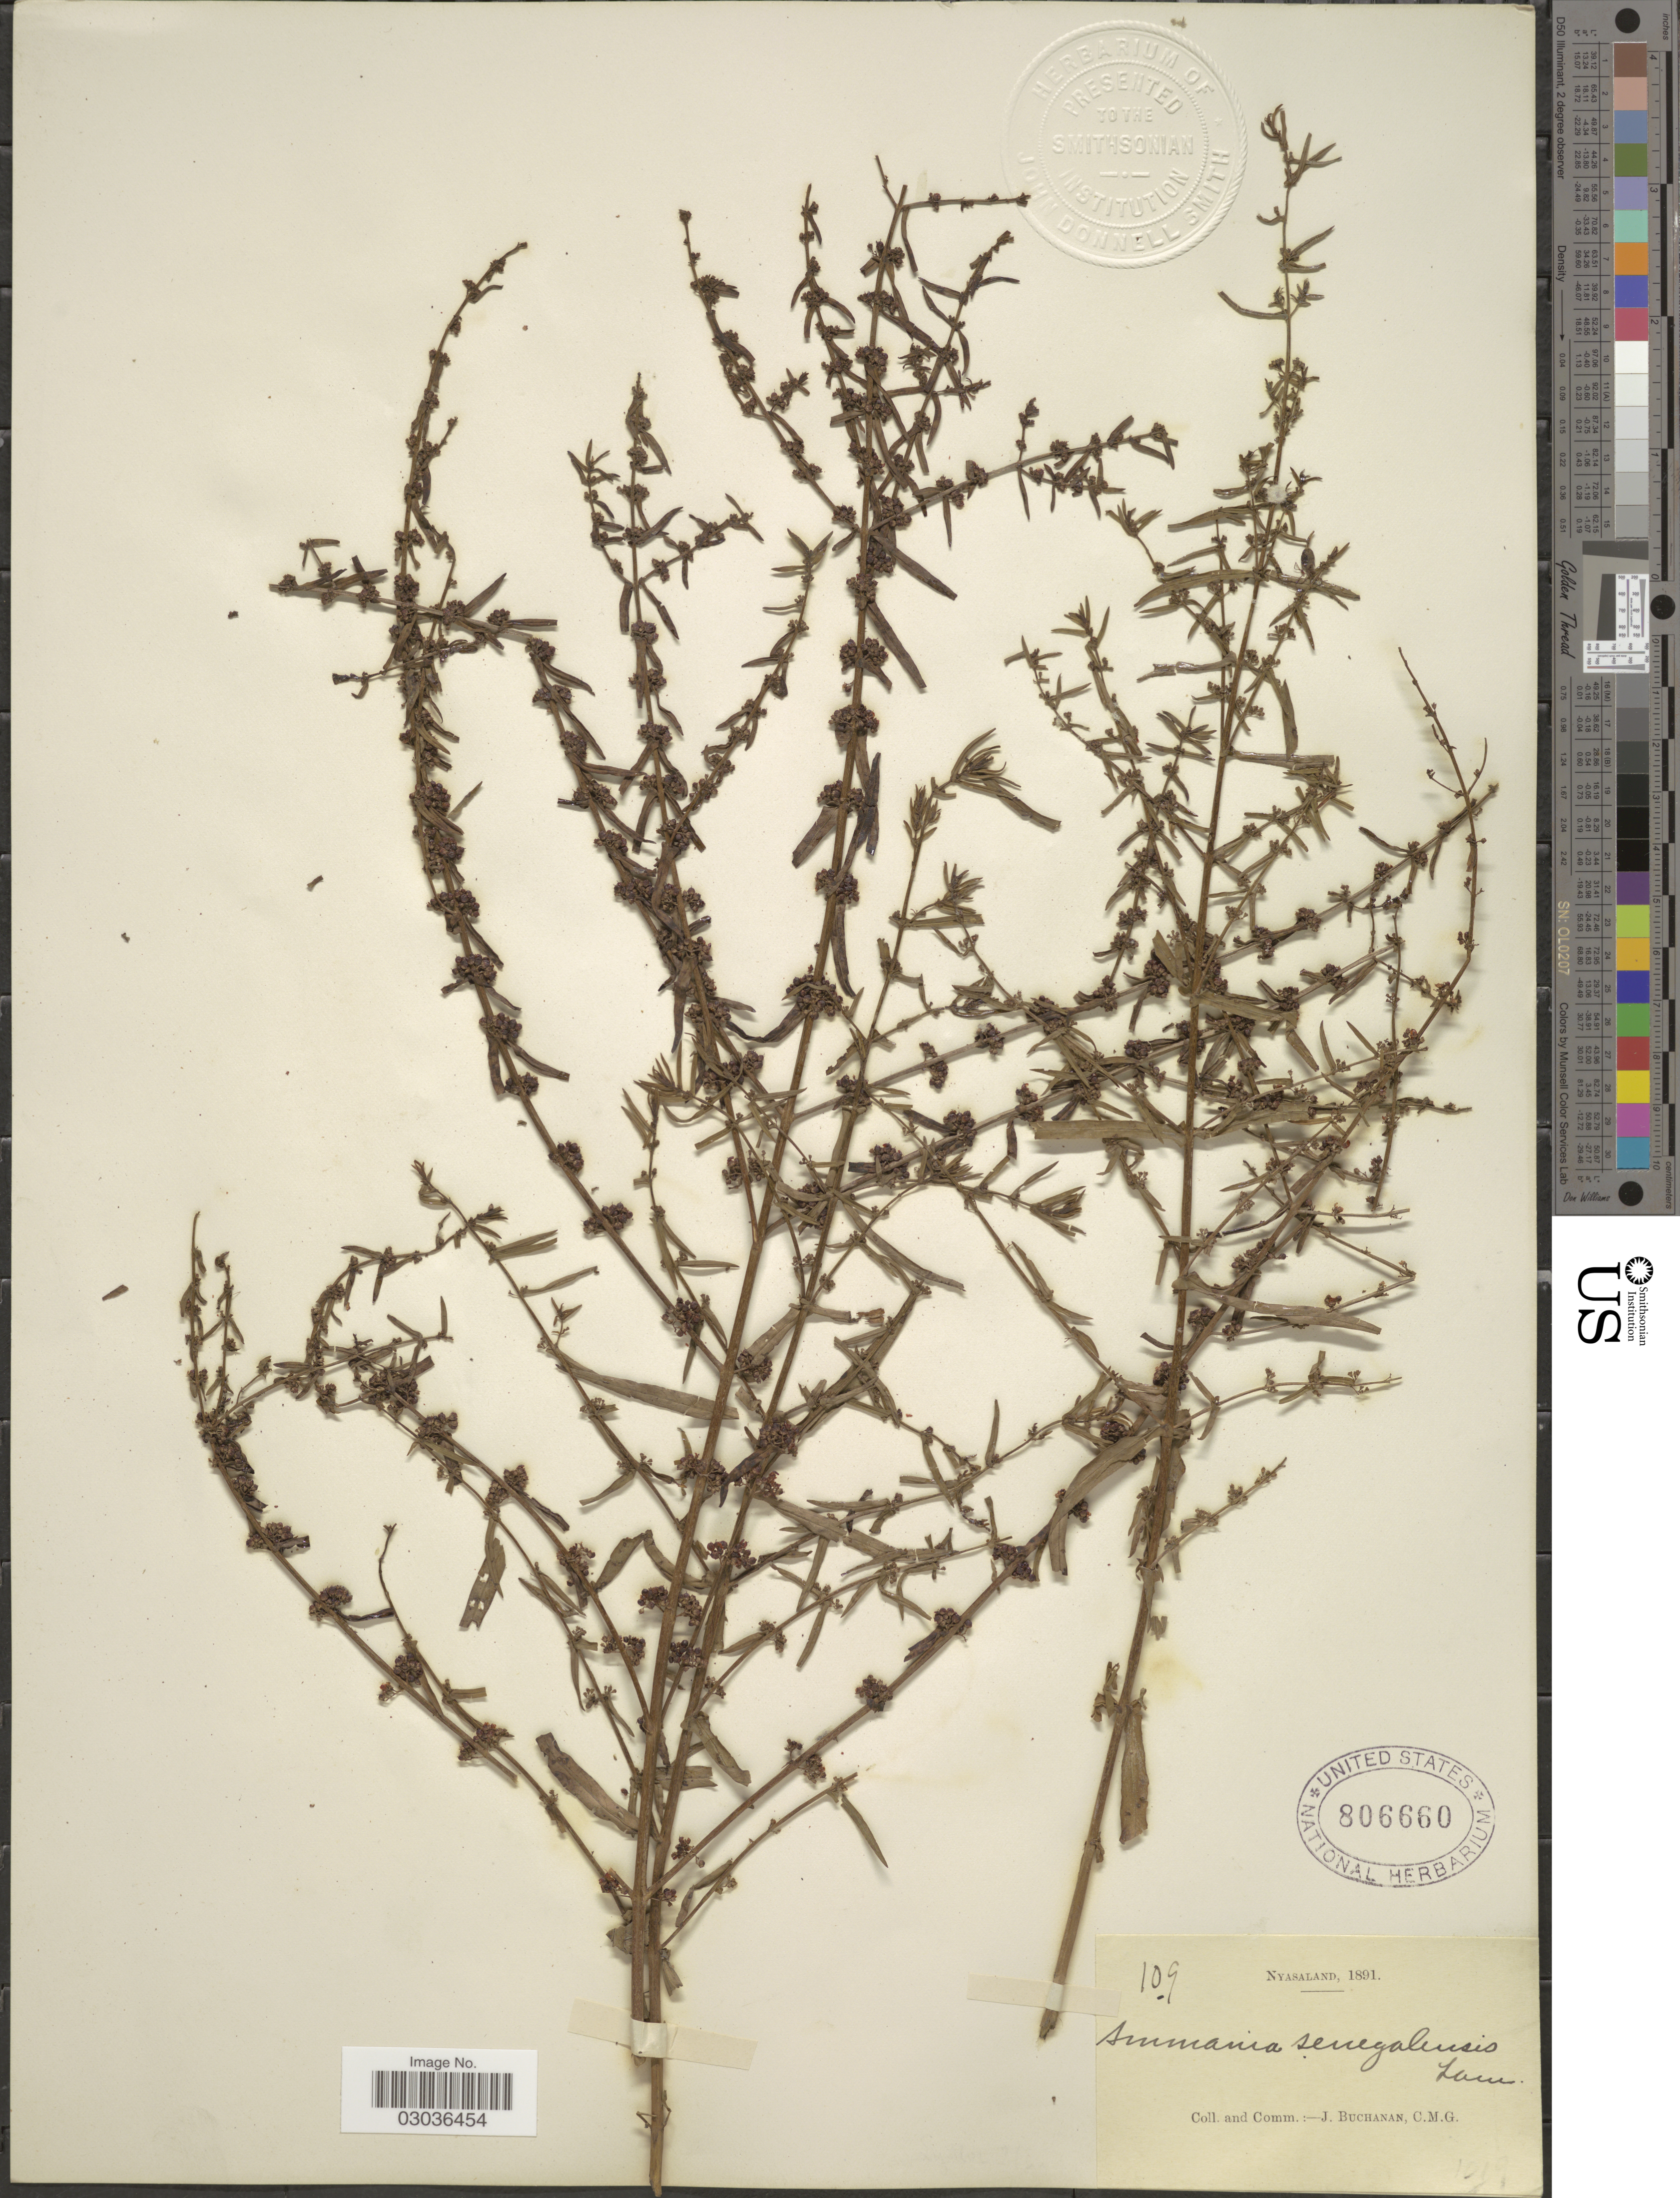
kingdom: Plantae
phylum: Tracheophyta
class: Magnoliopsida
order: Myrtales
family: Lythraceae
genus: Ammannia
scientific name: Ammannia senegalensis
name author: Lam.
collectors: J. Buchanan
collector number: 109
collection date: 1891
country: Malawi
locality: Nyasaland.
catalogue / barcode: US 806660